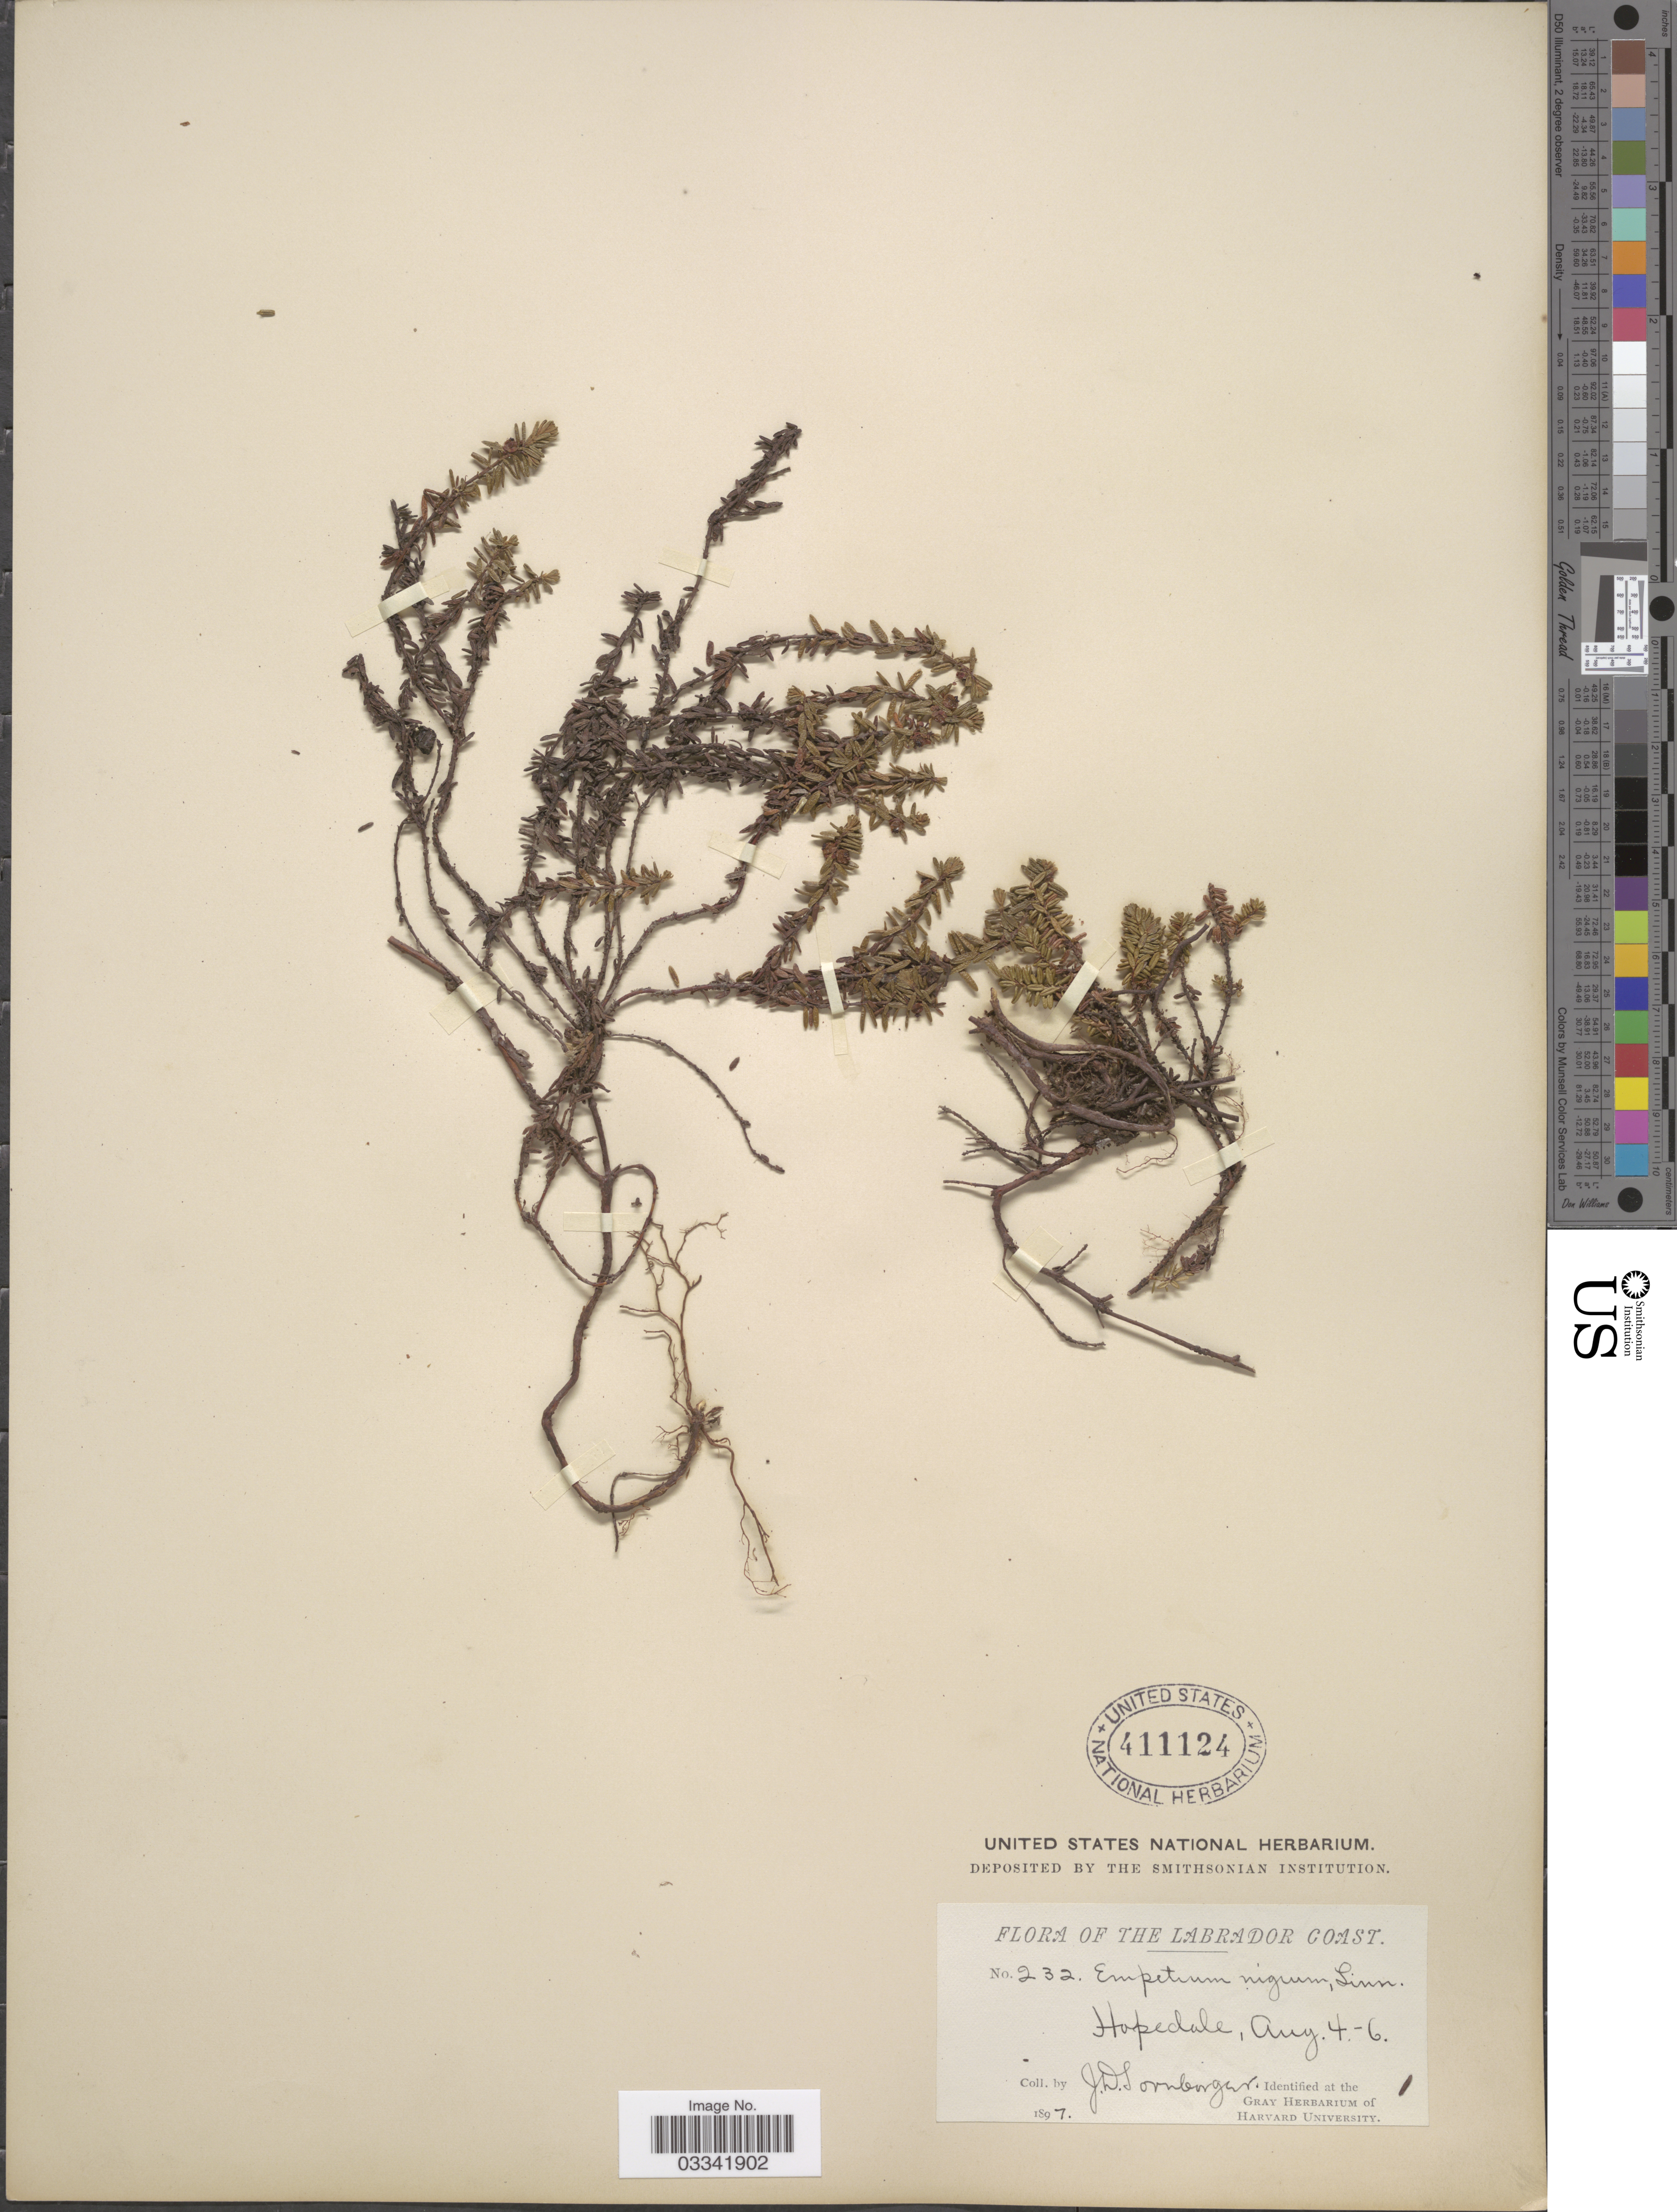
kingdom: Plantae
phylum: Tracheophyta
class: Magnoliopsida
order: Ericales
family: Ericaceae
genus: Empetrum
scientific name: Empetrum nigrum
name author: L.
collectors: J. Sornborger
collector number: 232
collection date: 1897-08-04/1897-08-06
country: Canada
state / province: Newfoundland and Labrador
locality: The Labrador Coast, Hopedale.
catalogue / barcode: US 411124